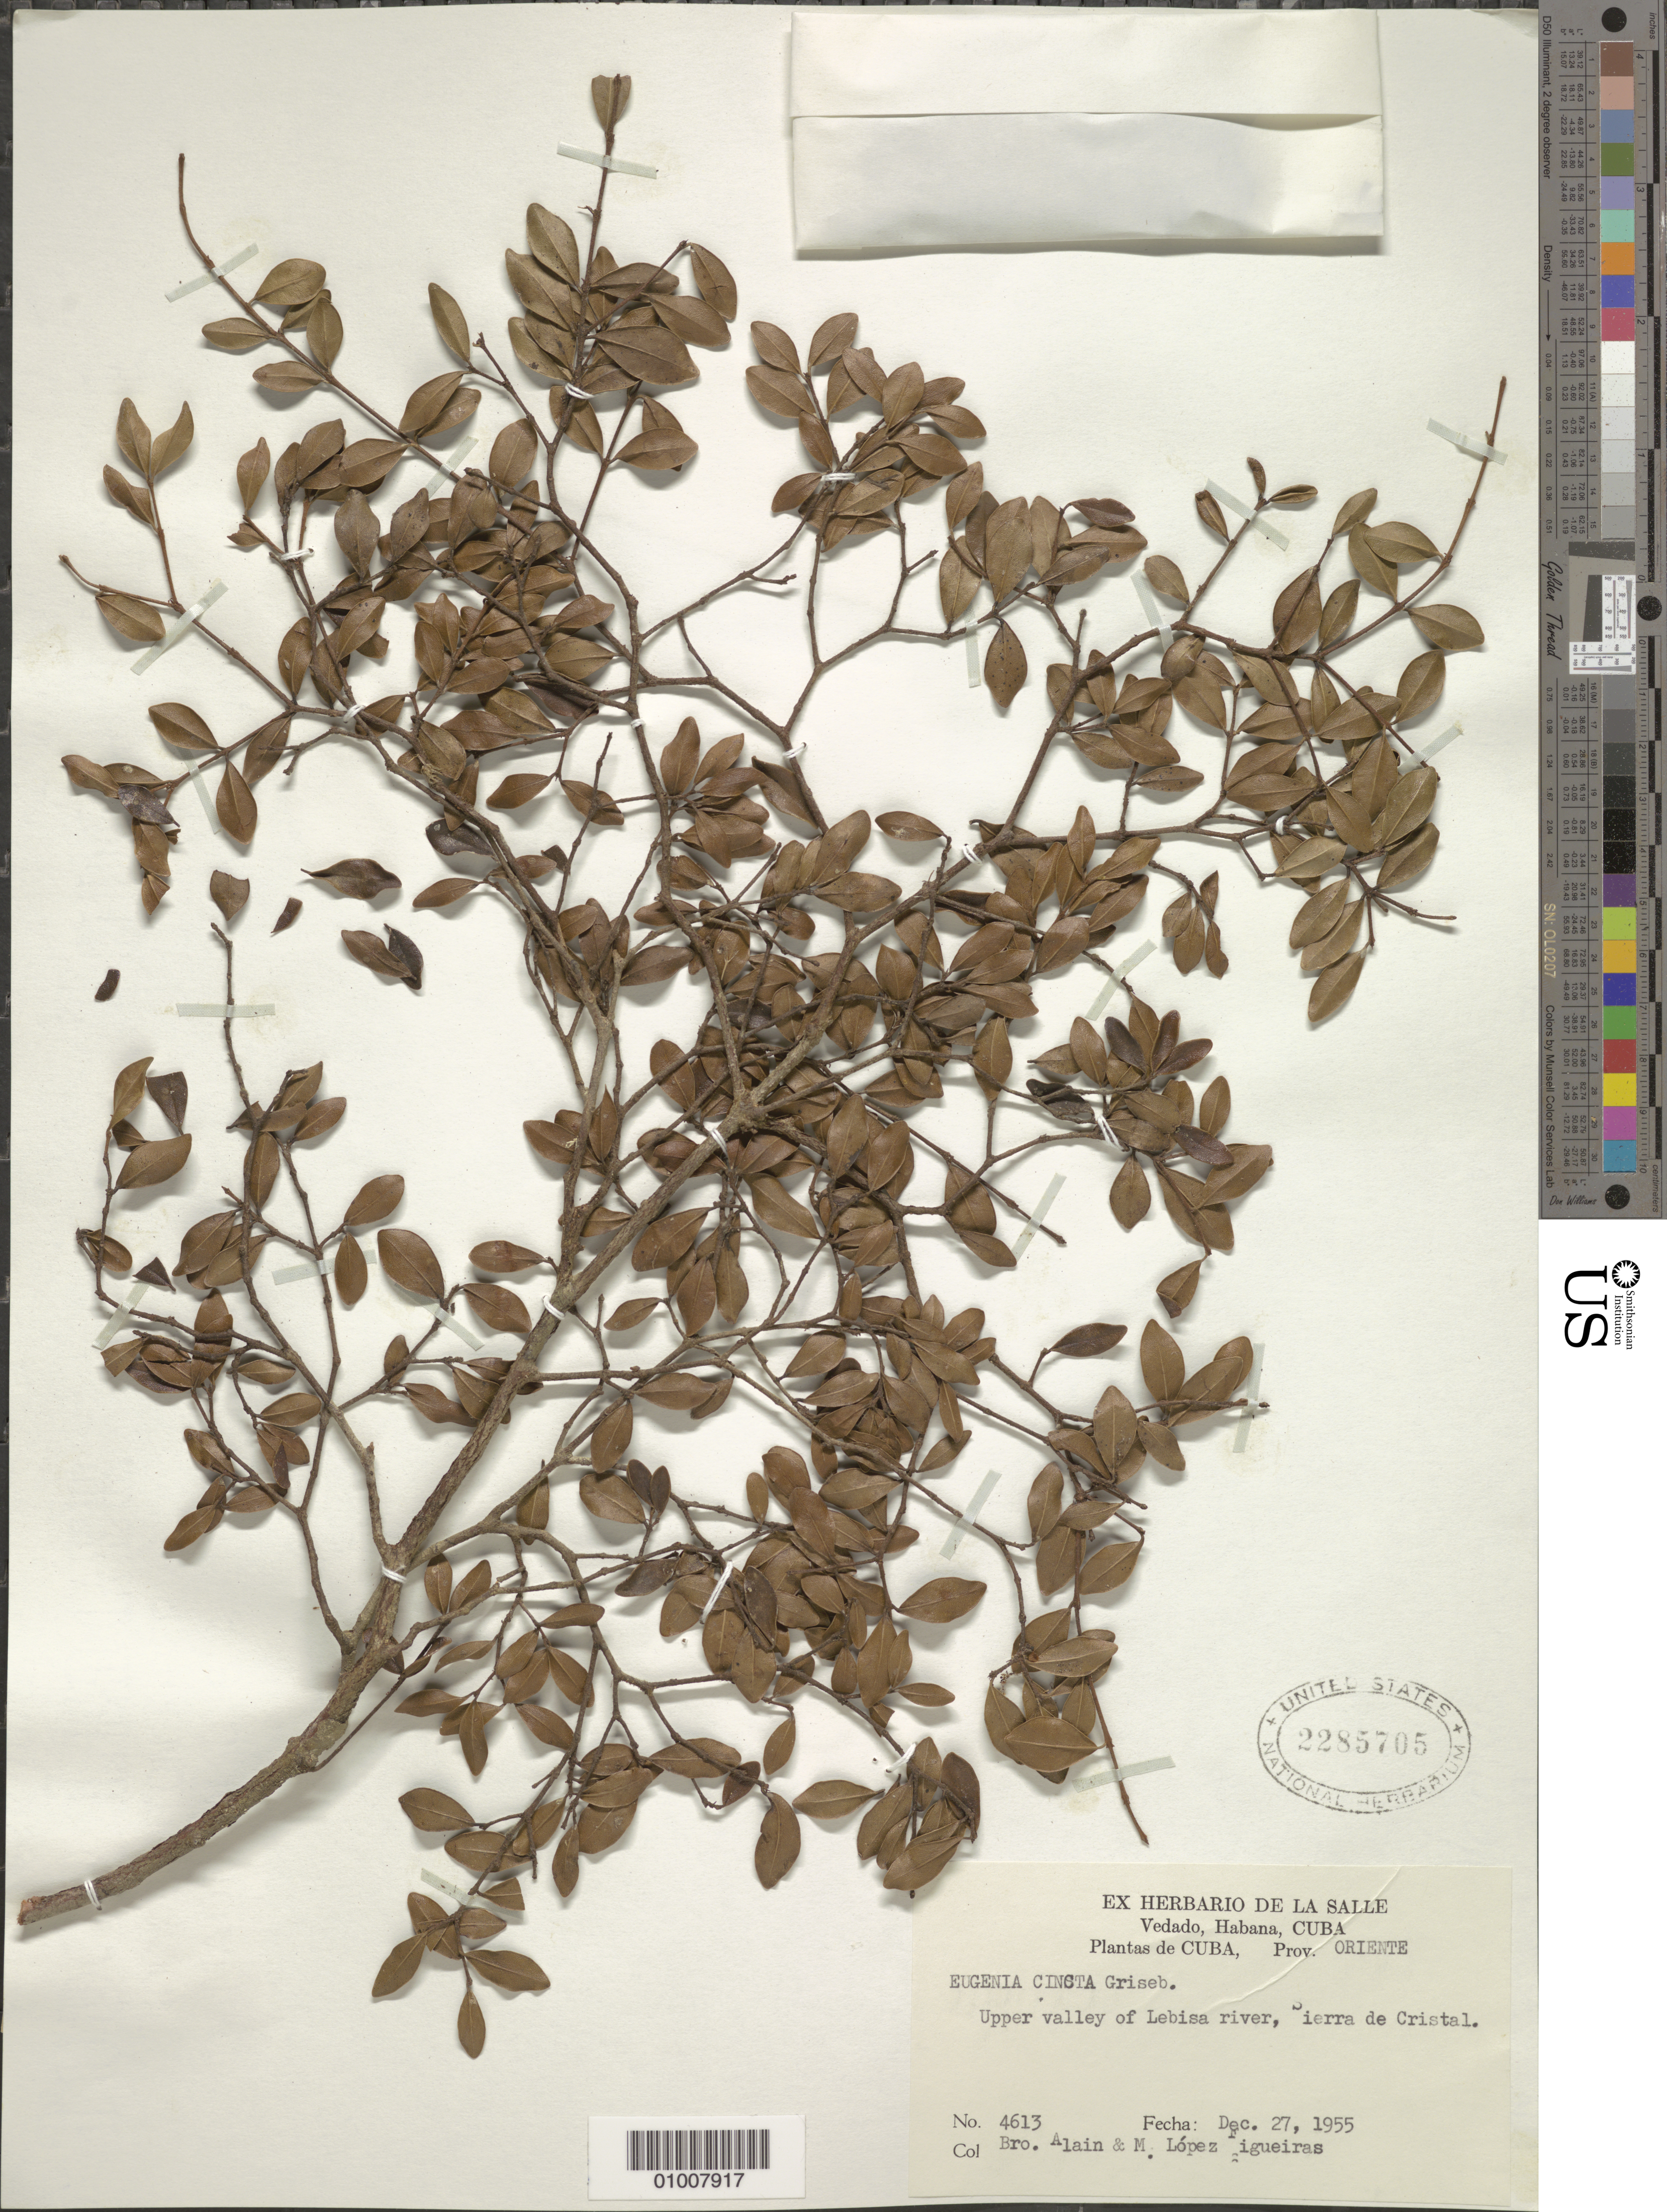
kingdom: Plantae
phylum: Tracheophyta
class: Magnoliopsida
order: Myrtales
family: Myrtaceae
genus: Eugenia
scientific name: Eugenia cincta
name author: Griseb.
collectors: A. H. Liogier & M. López Figueiras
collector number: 4613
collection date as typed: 27 Dec 1955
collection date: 1955-12-27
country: Cuba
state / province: Oriente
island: Cuba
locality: Upper valley of Lebisa River, Sierra de Cristal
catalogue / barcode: US 2285705